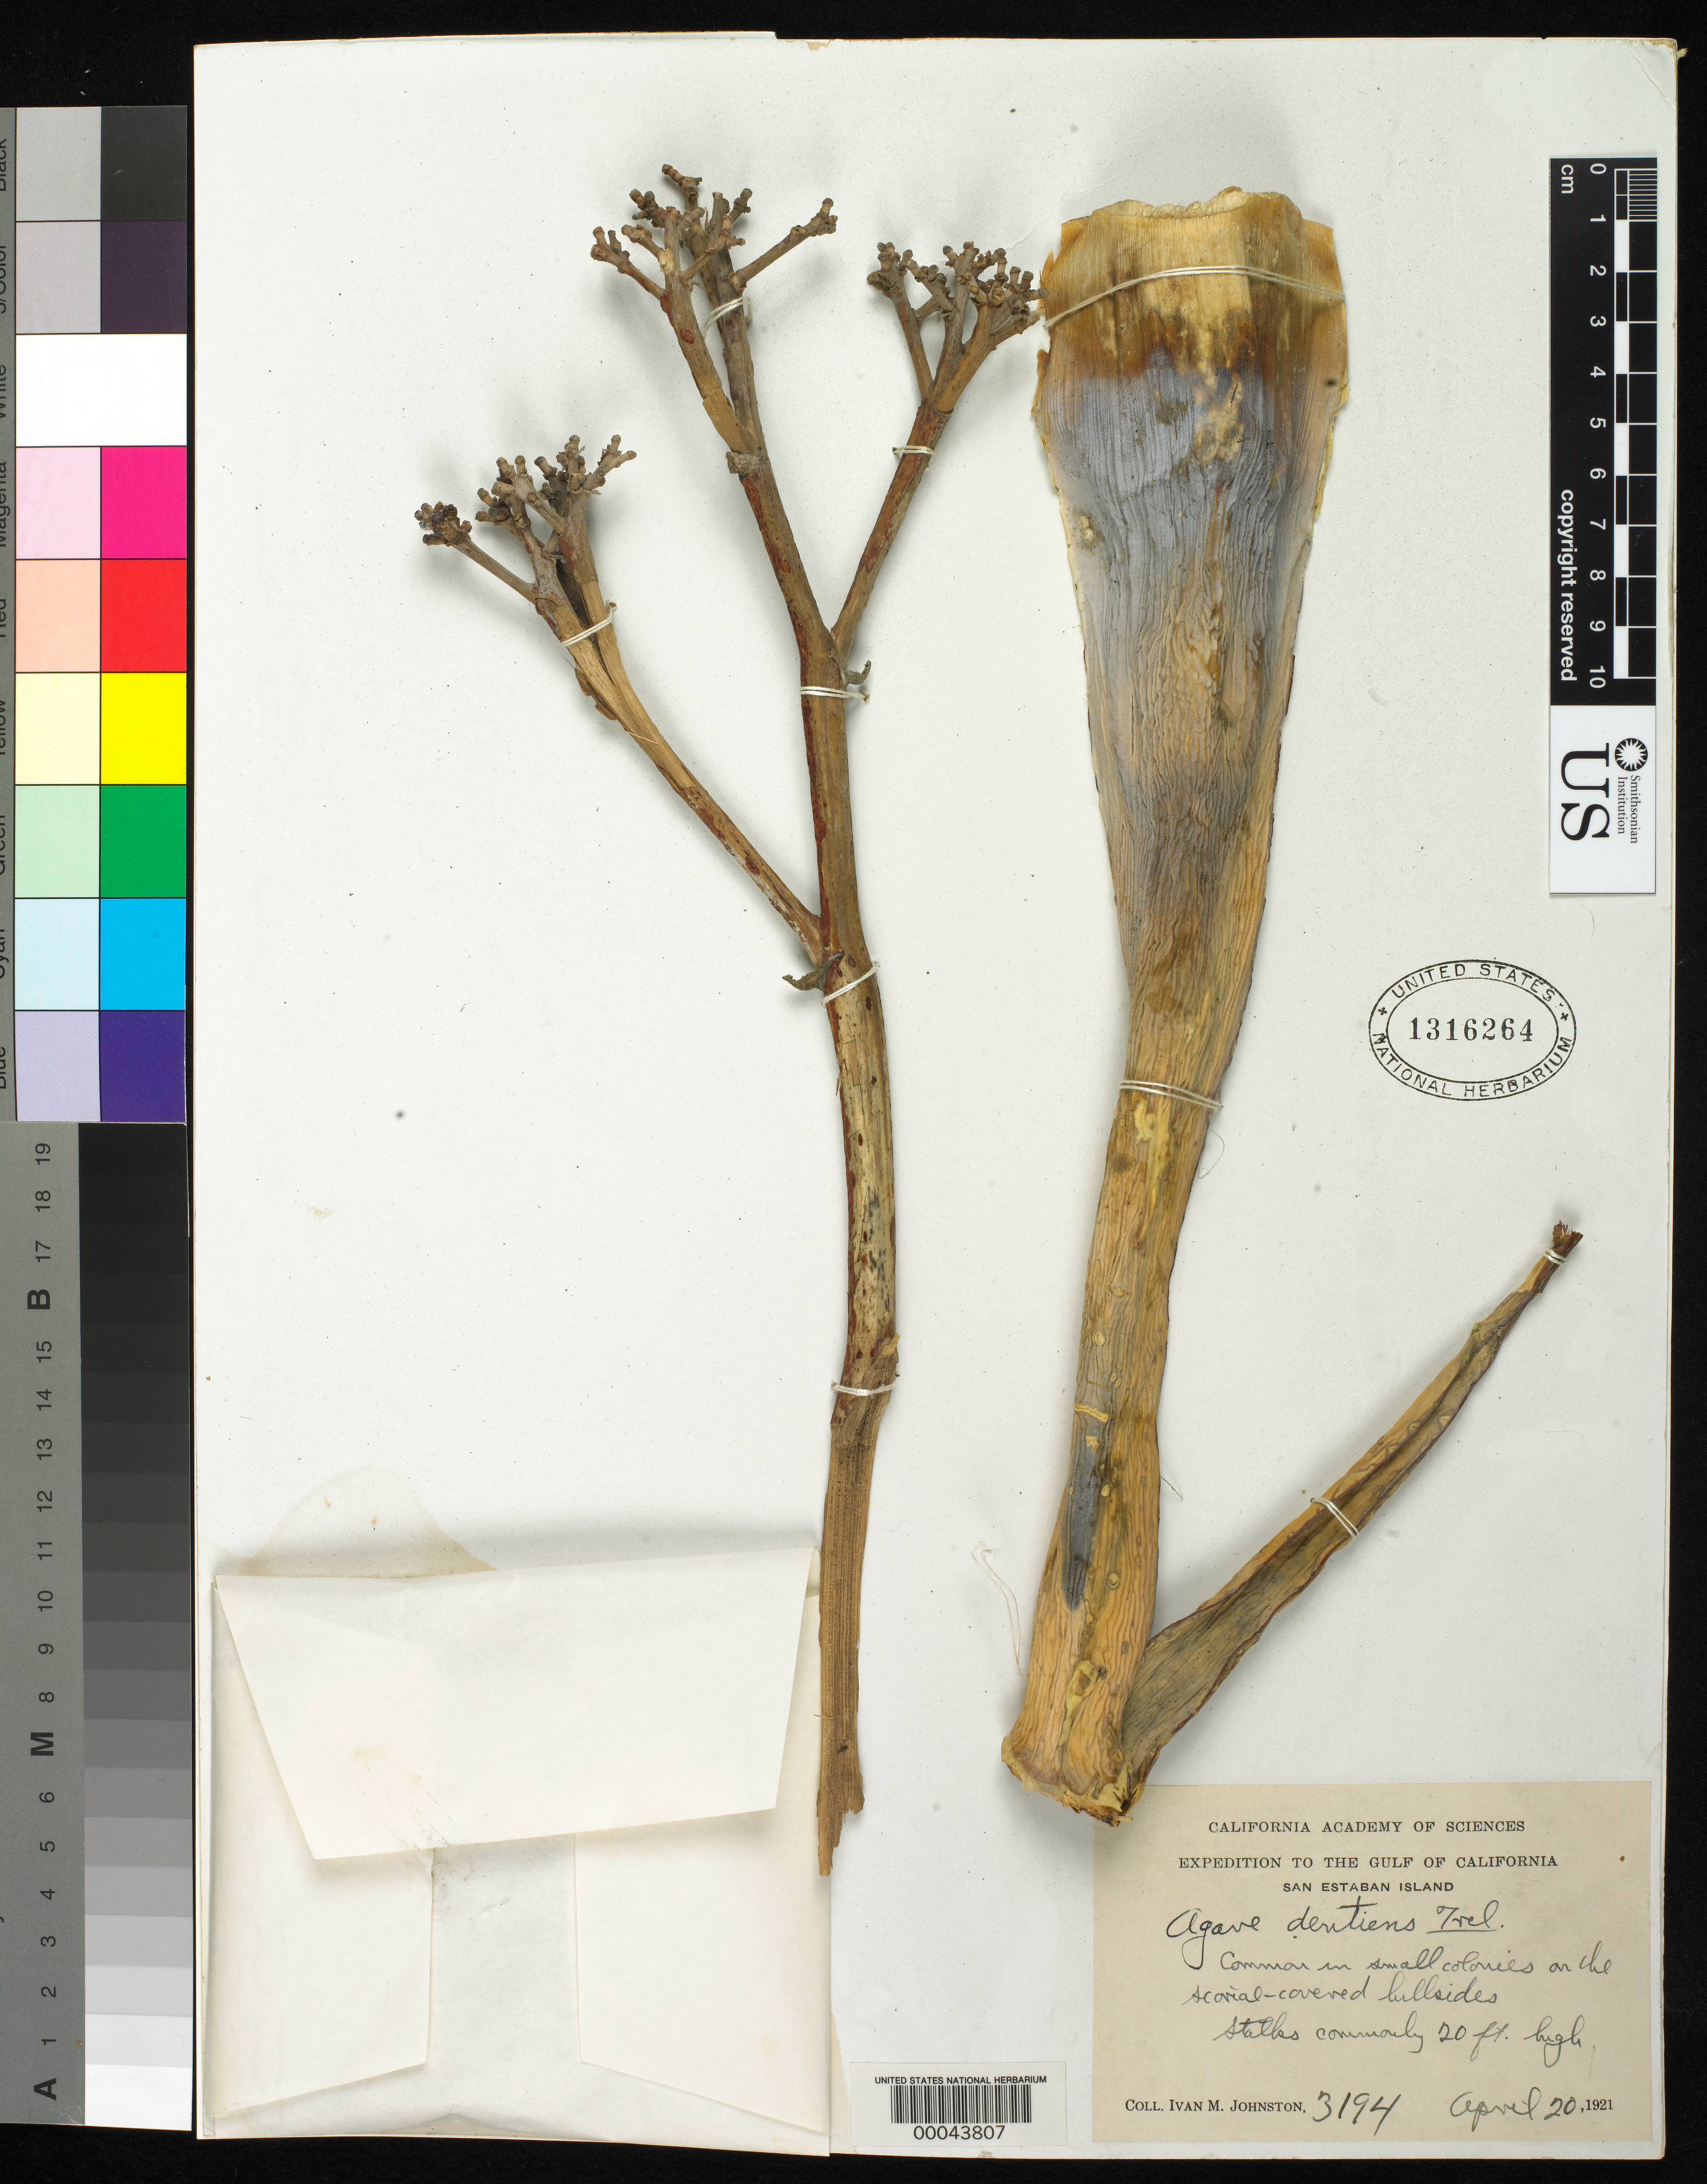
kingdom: Plantae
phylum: Tracheophyta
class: Liliopsida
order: Asparagales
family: Asparagaceae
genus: Agave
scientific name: Agave cerulata subsp. dentiens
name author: (Trel.) Gentry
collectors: I.M. Johnston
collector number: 3194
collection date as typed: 20 Apr 1921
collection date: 1921-04-20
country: Mexico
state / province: Sonora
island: San Esteban Island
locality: Gulf of California; San Estaban Island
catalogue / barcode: US 1316264